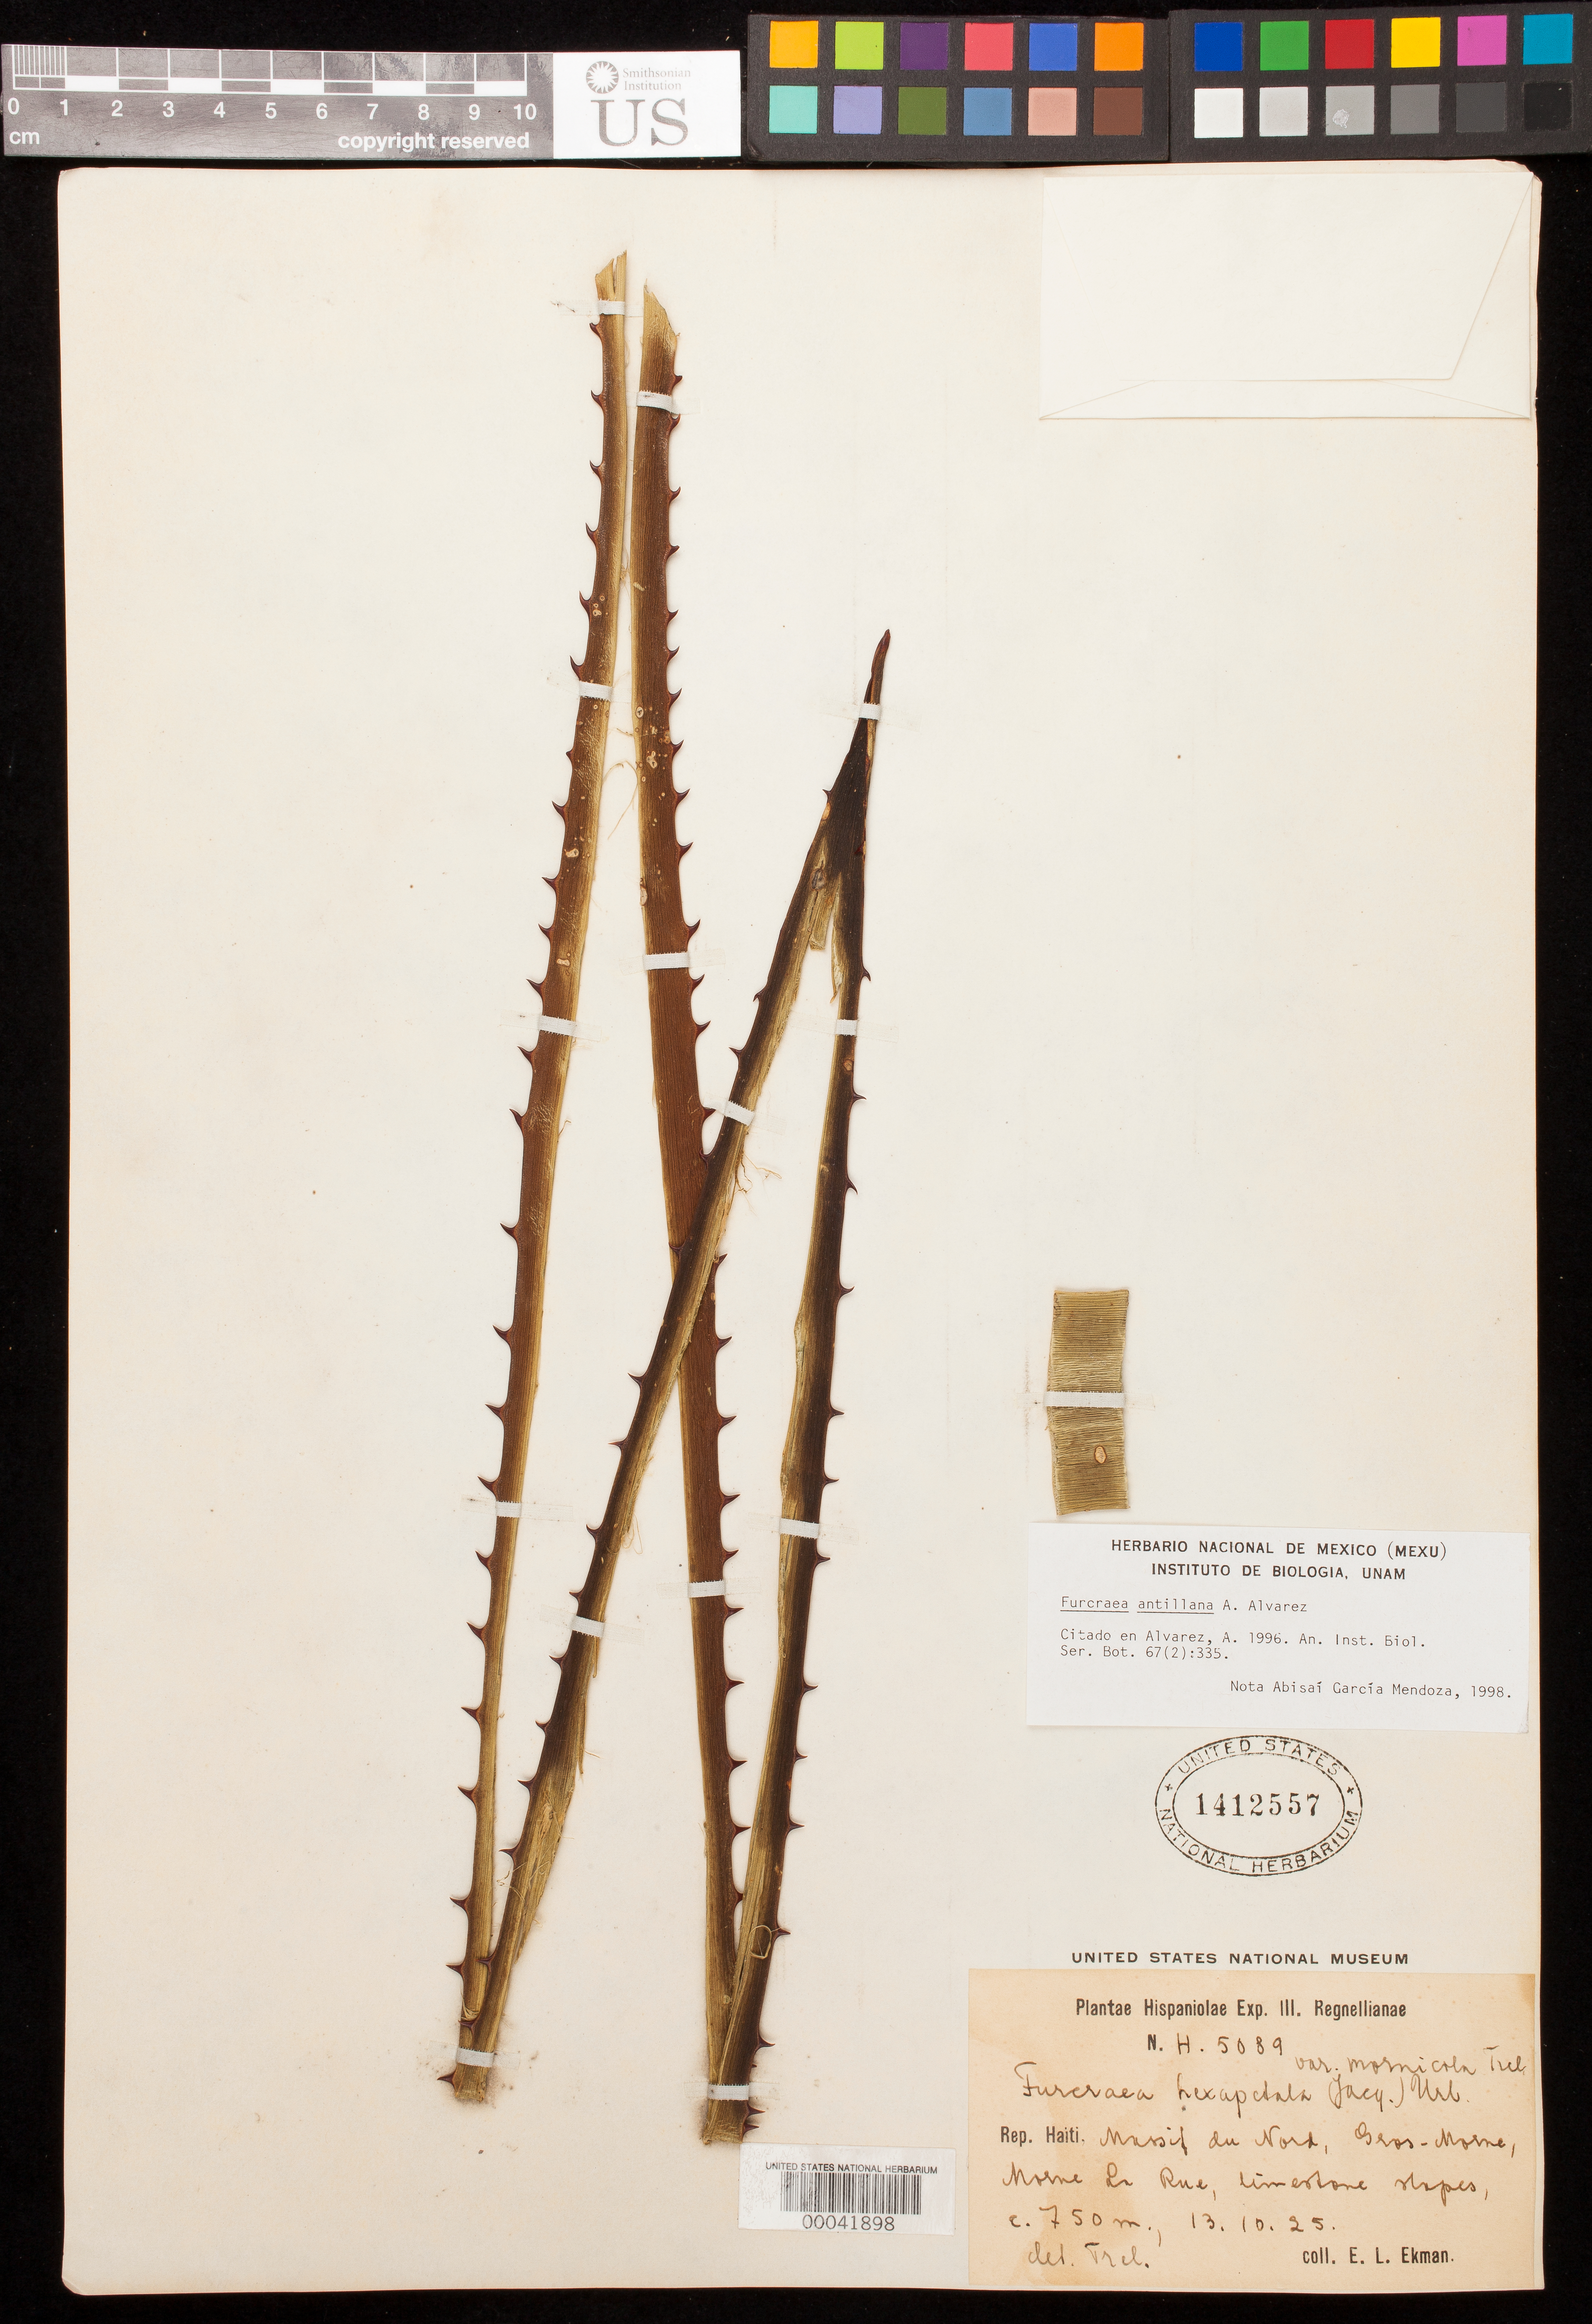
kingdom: Plantae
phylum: Tracheophyta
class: Liliopsida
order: Asparagales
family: Asparagaceae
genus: Furcraea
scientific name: Furcraea antillana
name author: A. Alvarez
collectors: E. L. Ekman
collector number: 5089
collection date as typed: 13 Oct 1925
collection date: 1925-10-13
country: Haiti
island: Hispaniola Island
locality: Napes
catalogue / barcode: US 1412557